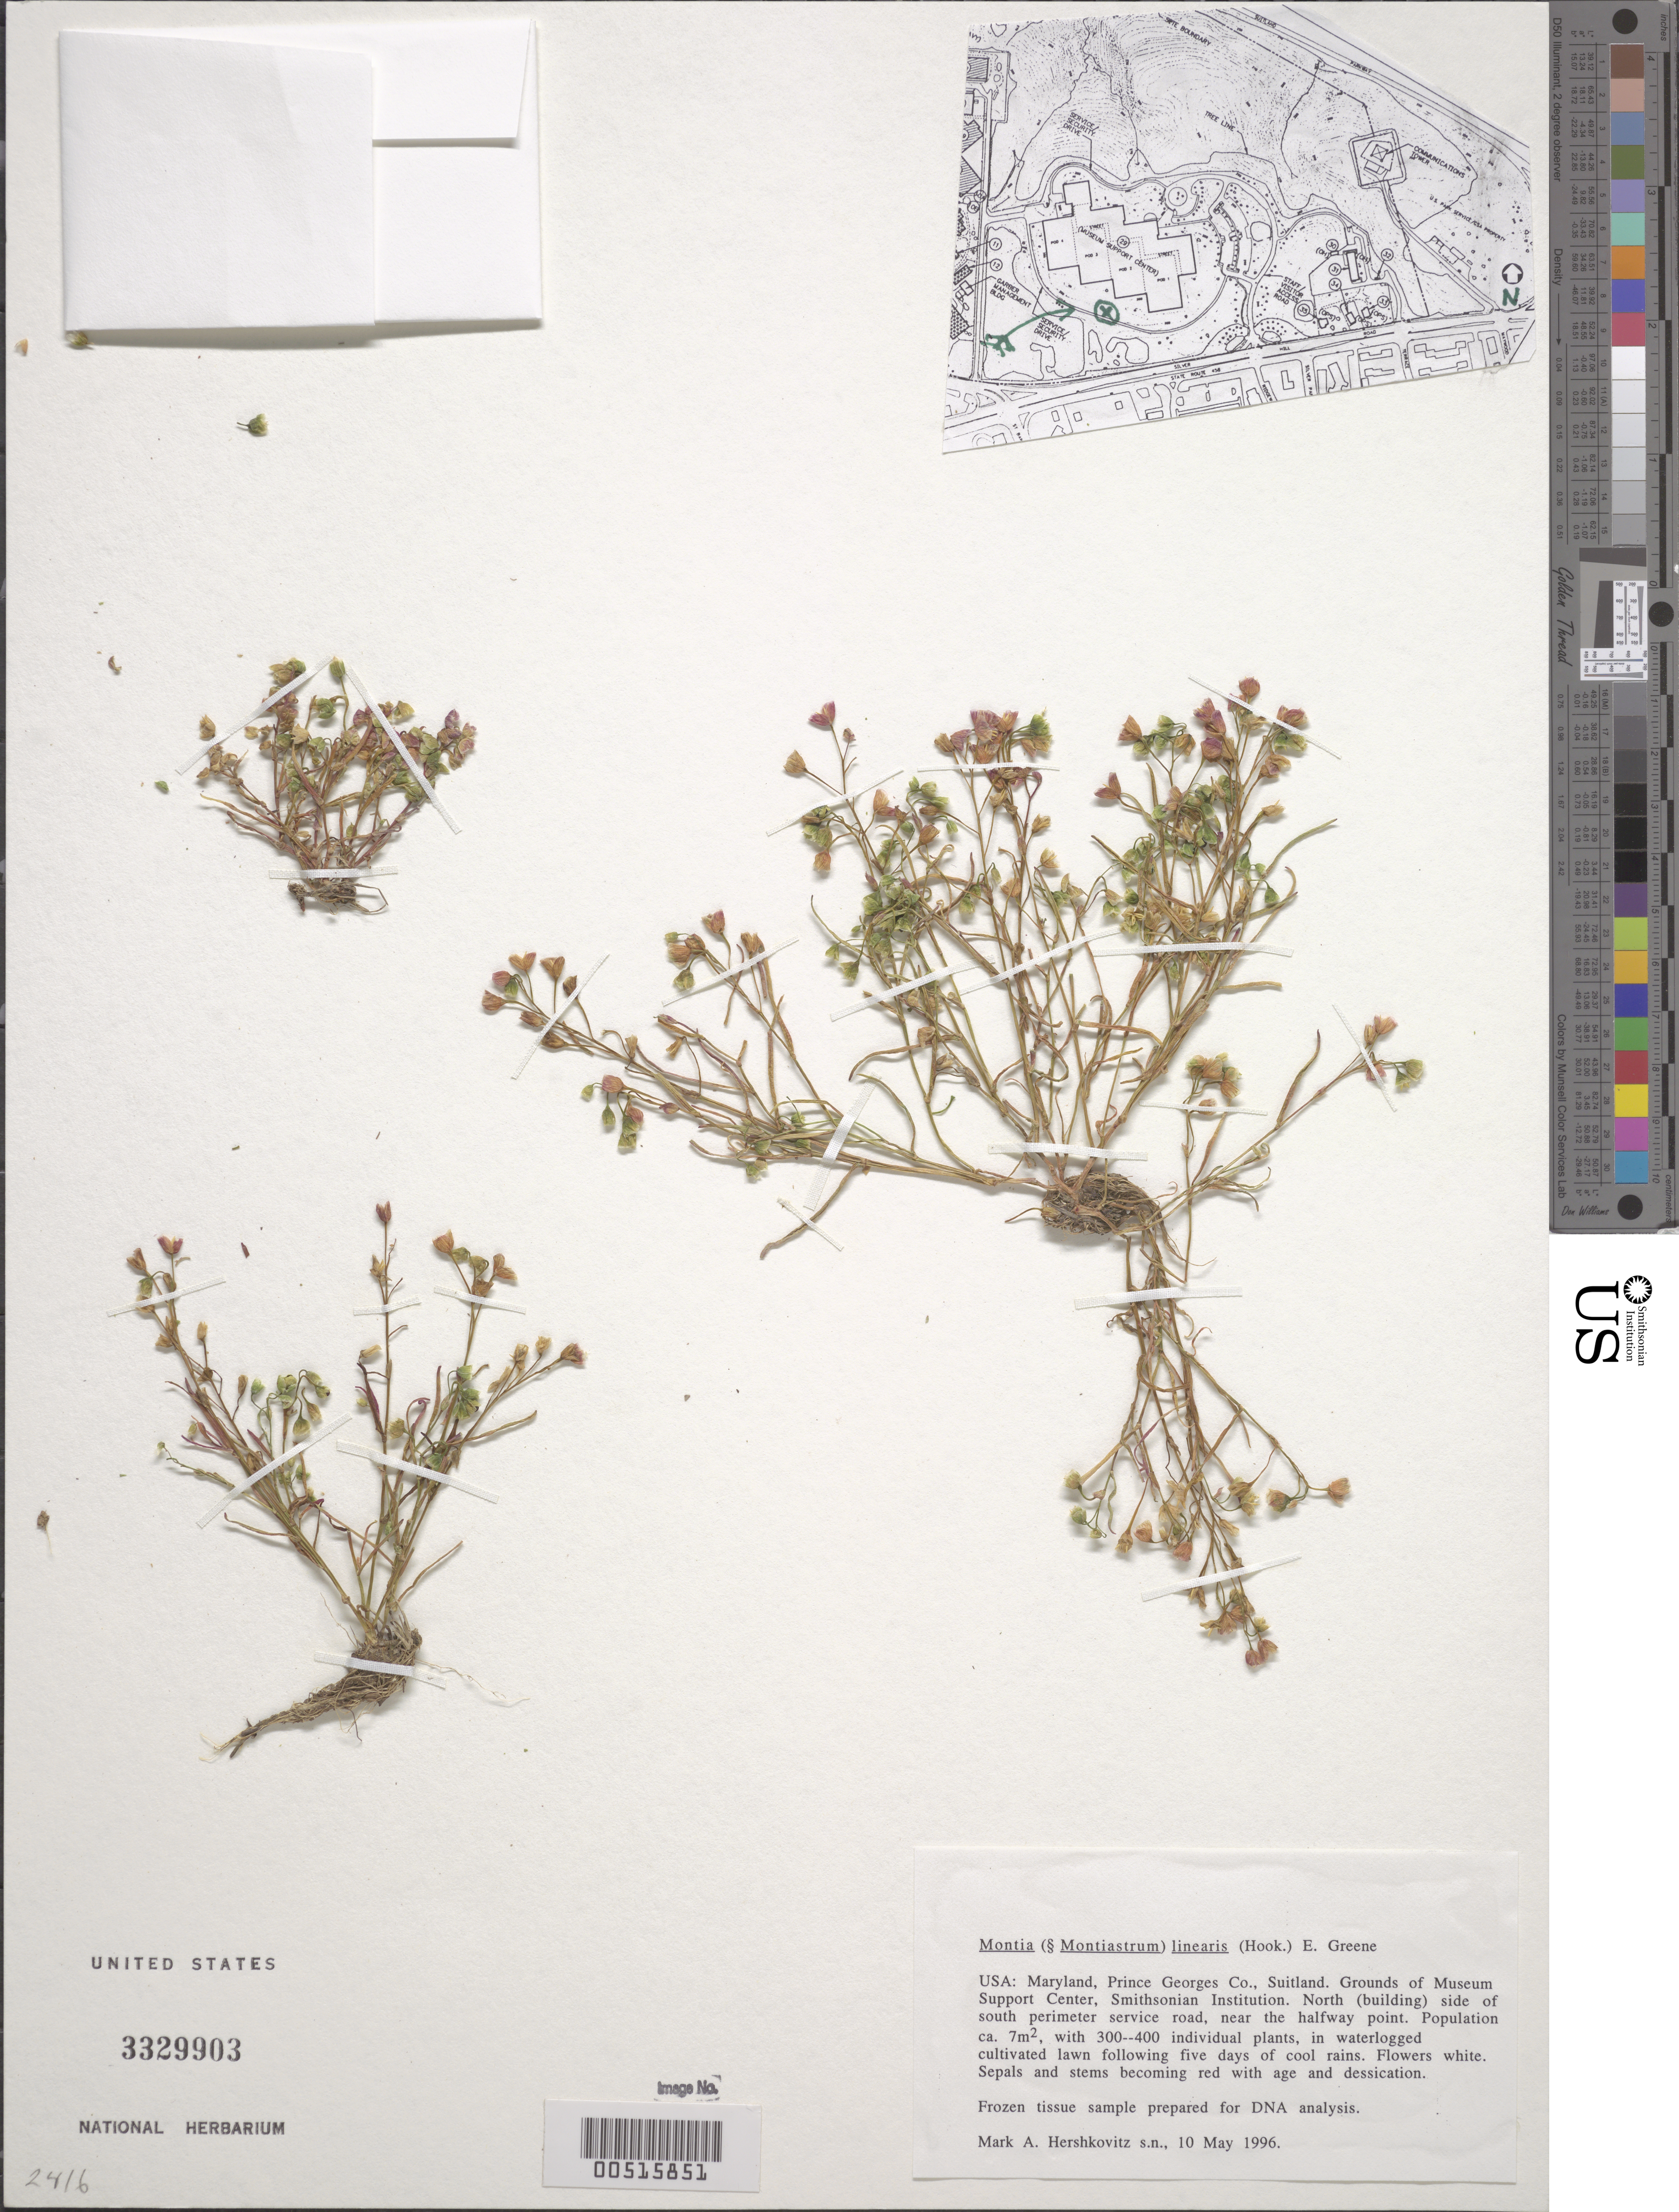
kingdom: Plantae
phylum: Tracheophyta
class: Magnoliopsida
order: Caryophyllales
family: Montiaceae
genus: Montia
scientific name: Montia linearis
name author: (Douglas) Greene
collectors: M. Hershkovitz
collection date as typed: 10 May 1996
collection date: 1996-05-10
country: United States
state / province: Maryland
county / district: Prince George's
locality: Suitland, ground of Museum Support Center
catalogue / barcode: US 3329903